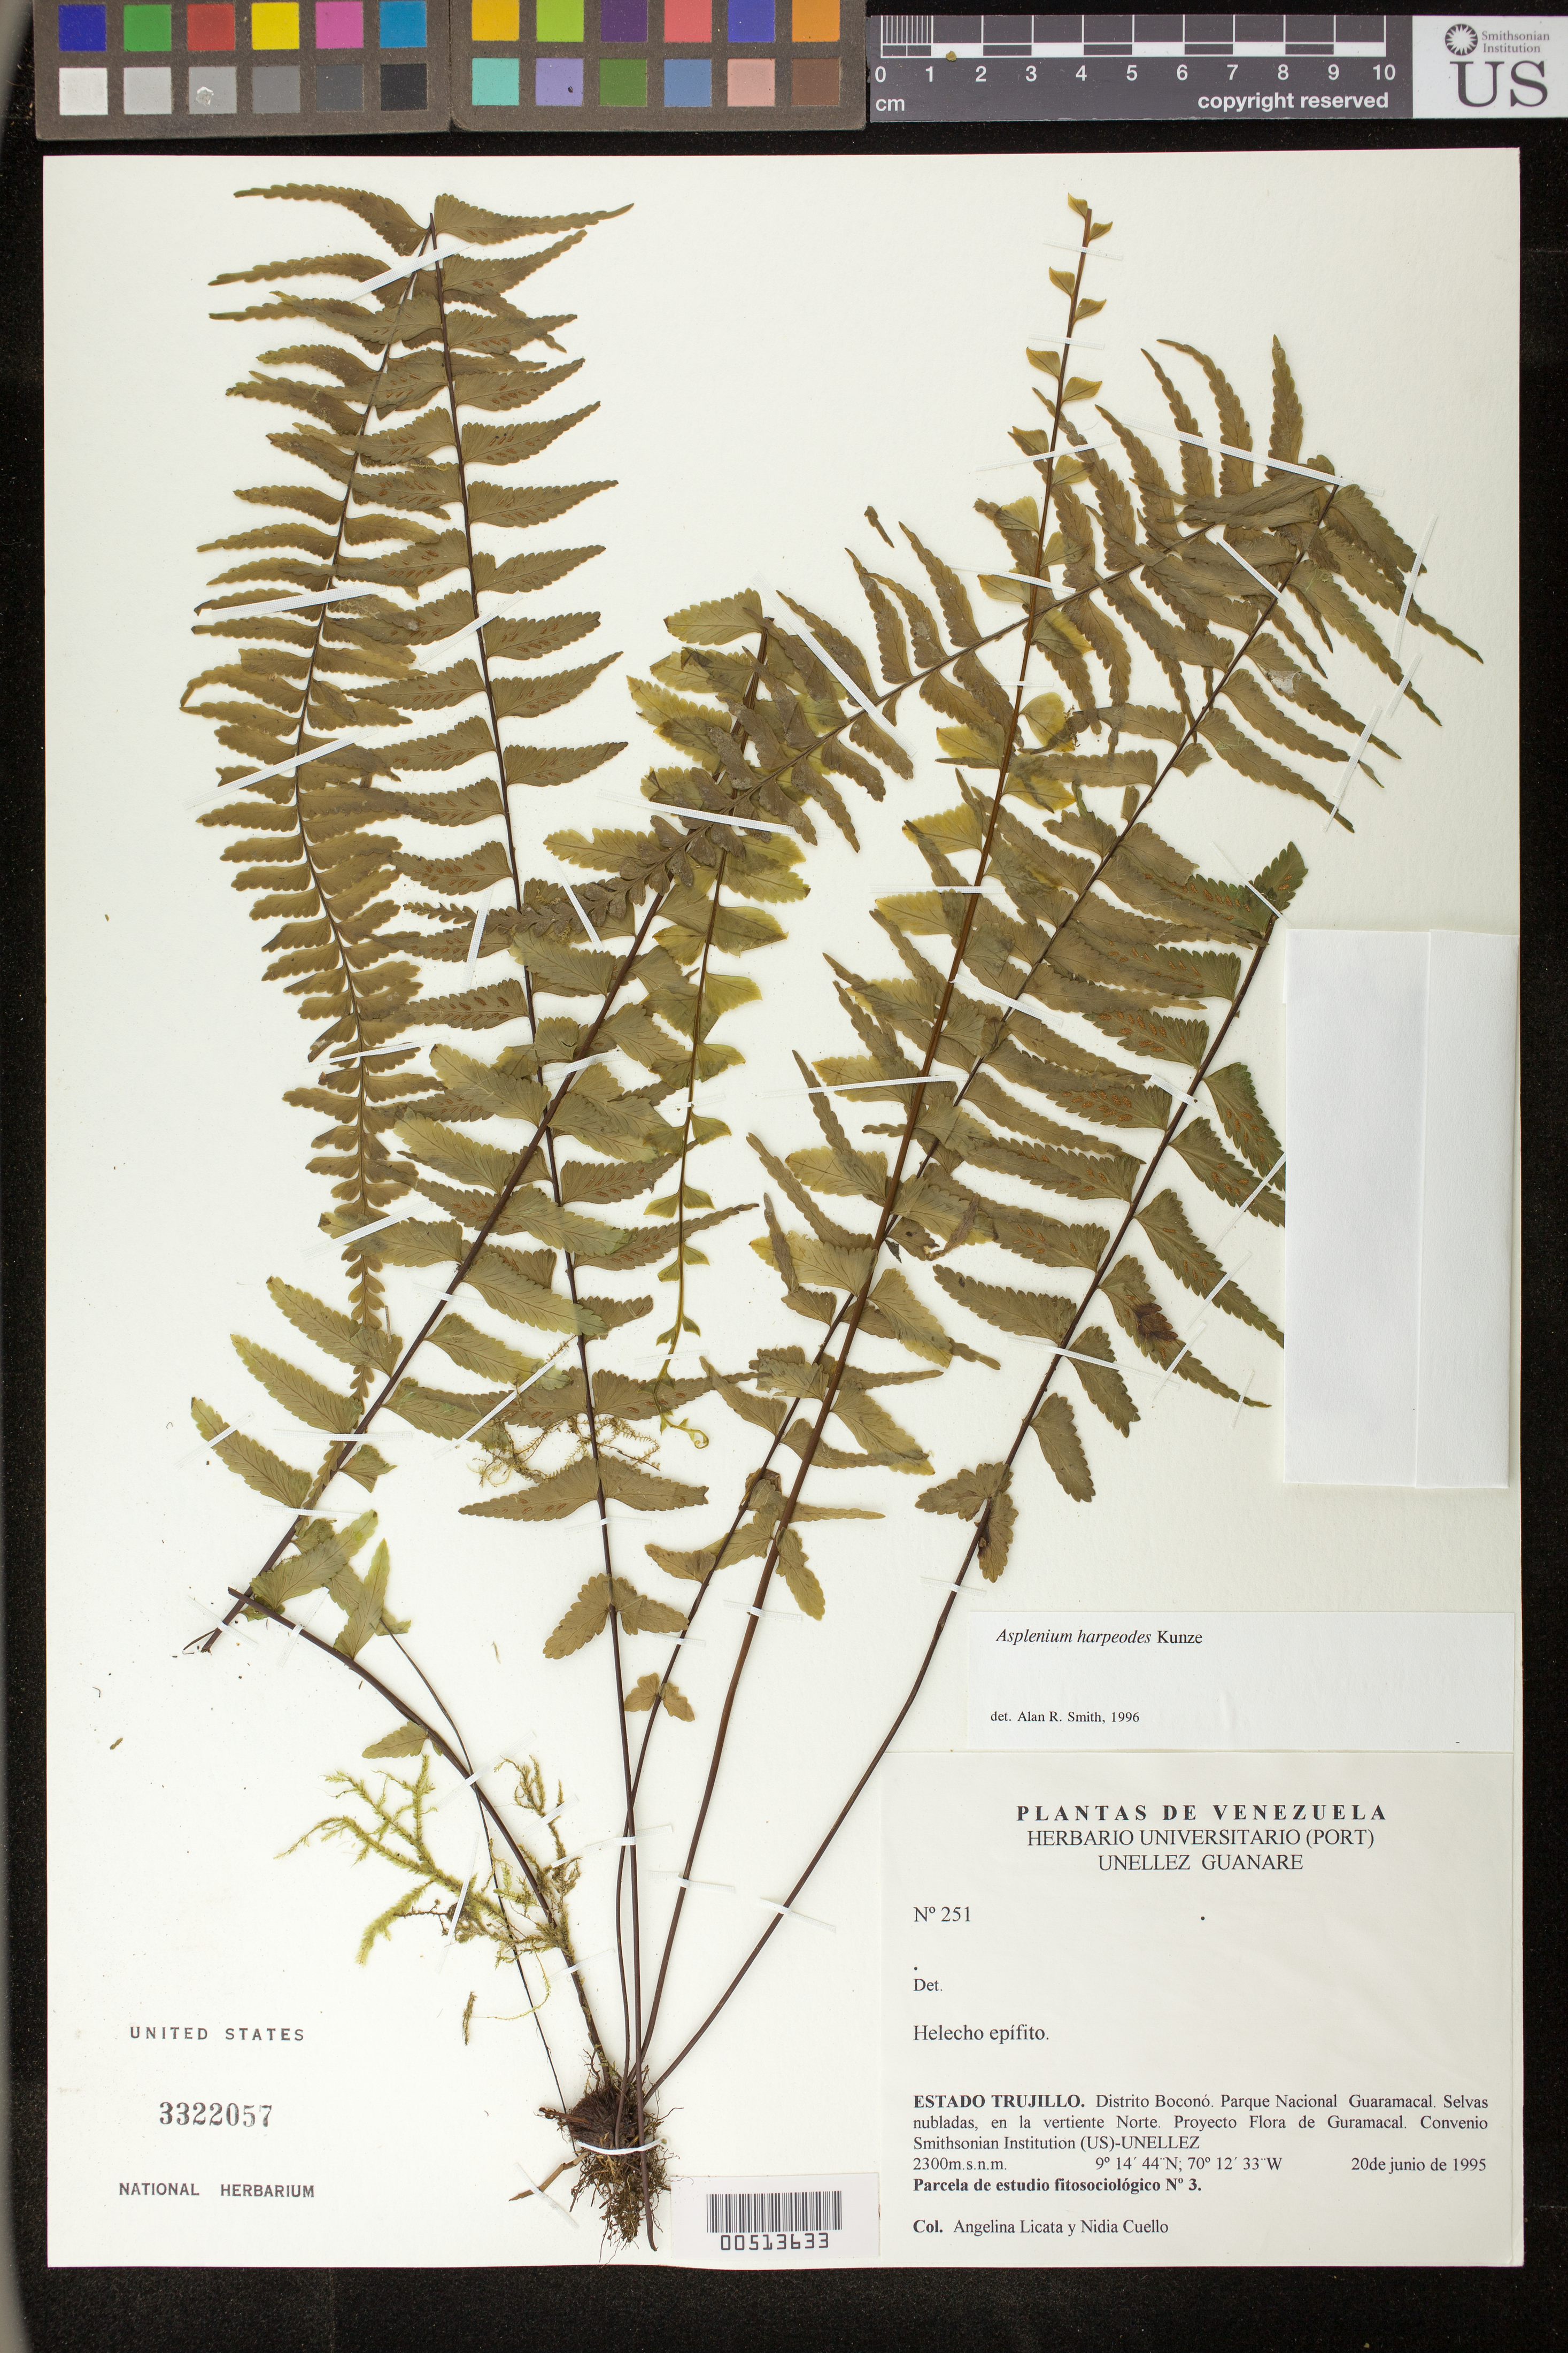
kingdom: Plantae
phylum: Tracheophyta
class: Polypodiopsida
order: Polypodiales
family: Aspleniaceae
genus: Asplenium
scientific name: Asplenium harpeodes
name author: Kunze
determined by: Smith, Alan R., (UC)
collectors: A. Licata & N. L. Cuello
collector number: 251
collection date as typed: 20 Jun 1995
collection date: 1995-06-20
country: Venezuela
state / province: Trujillo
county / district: Boconó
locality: Parque Nacional Guaramacal, vertiente N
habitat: Selvas nubladas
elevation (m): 2300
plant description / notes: PORT, UC, US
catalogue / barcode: US 3322057